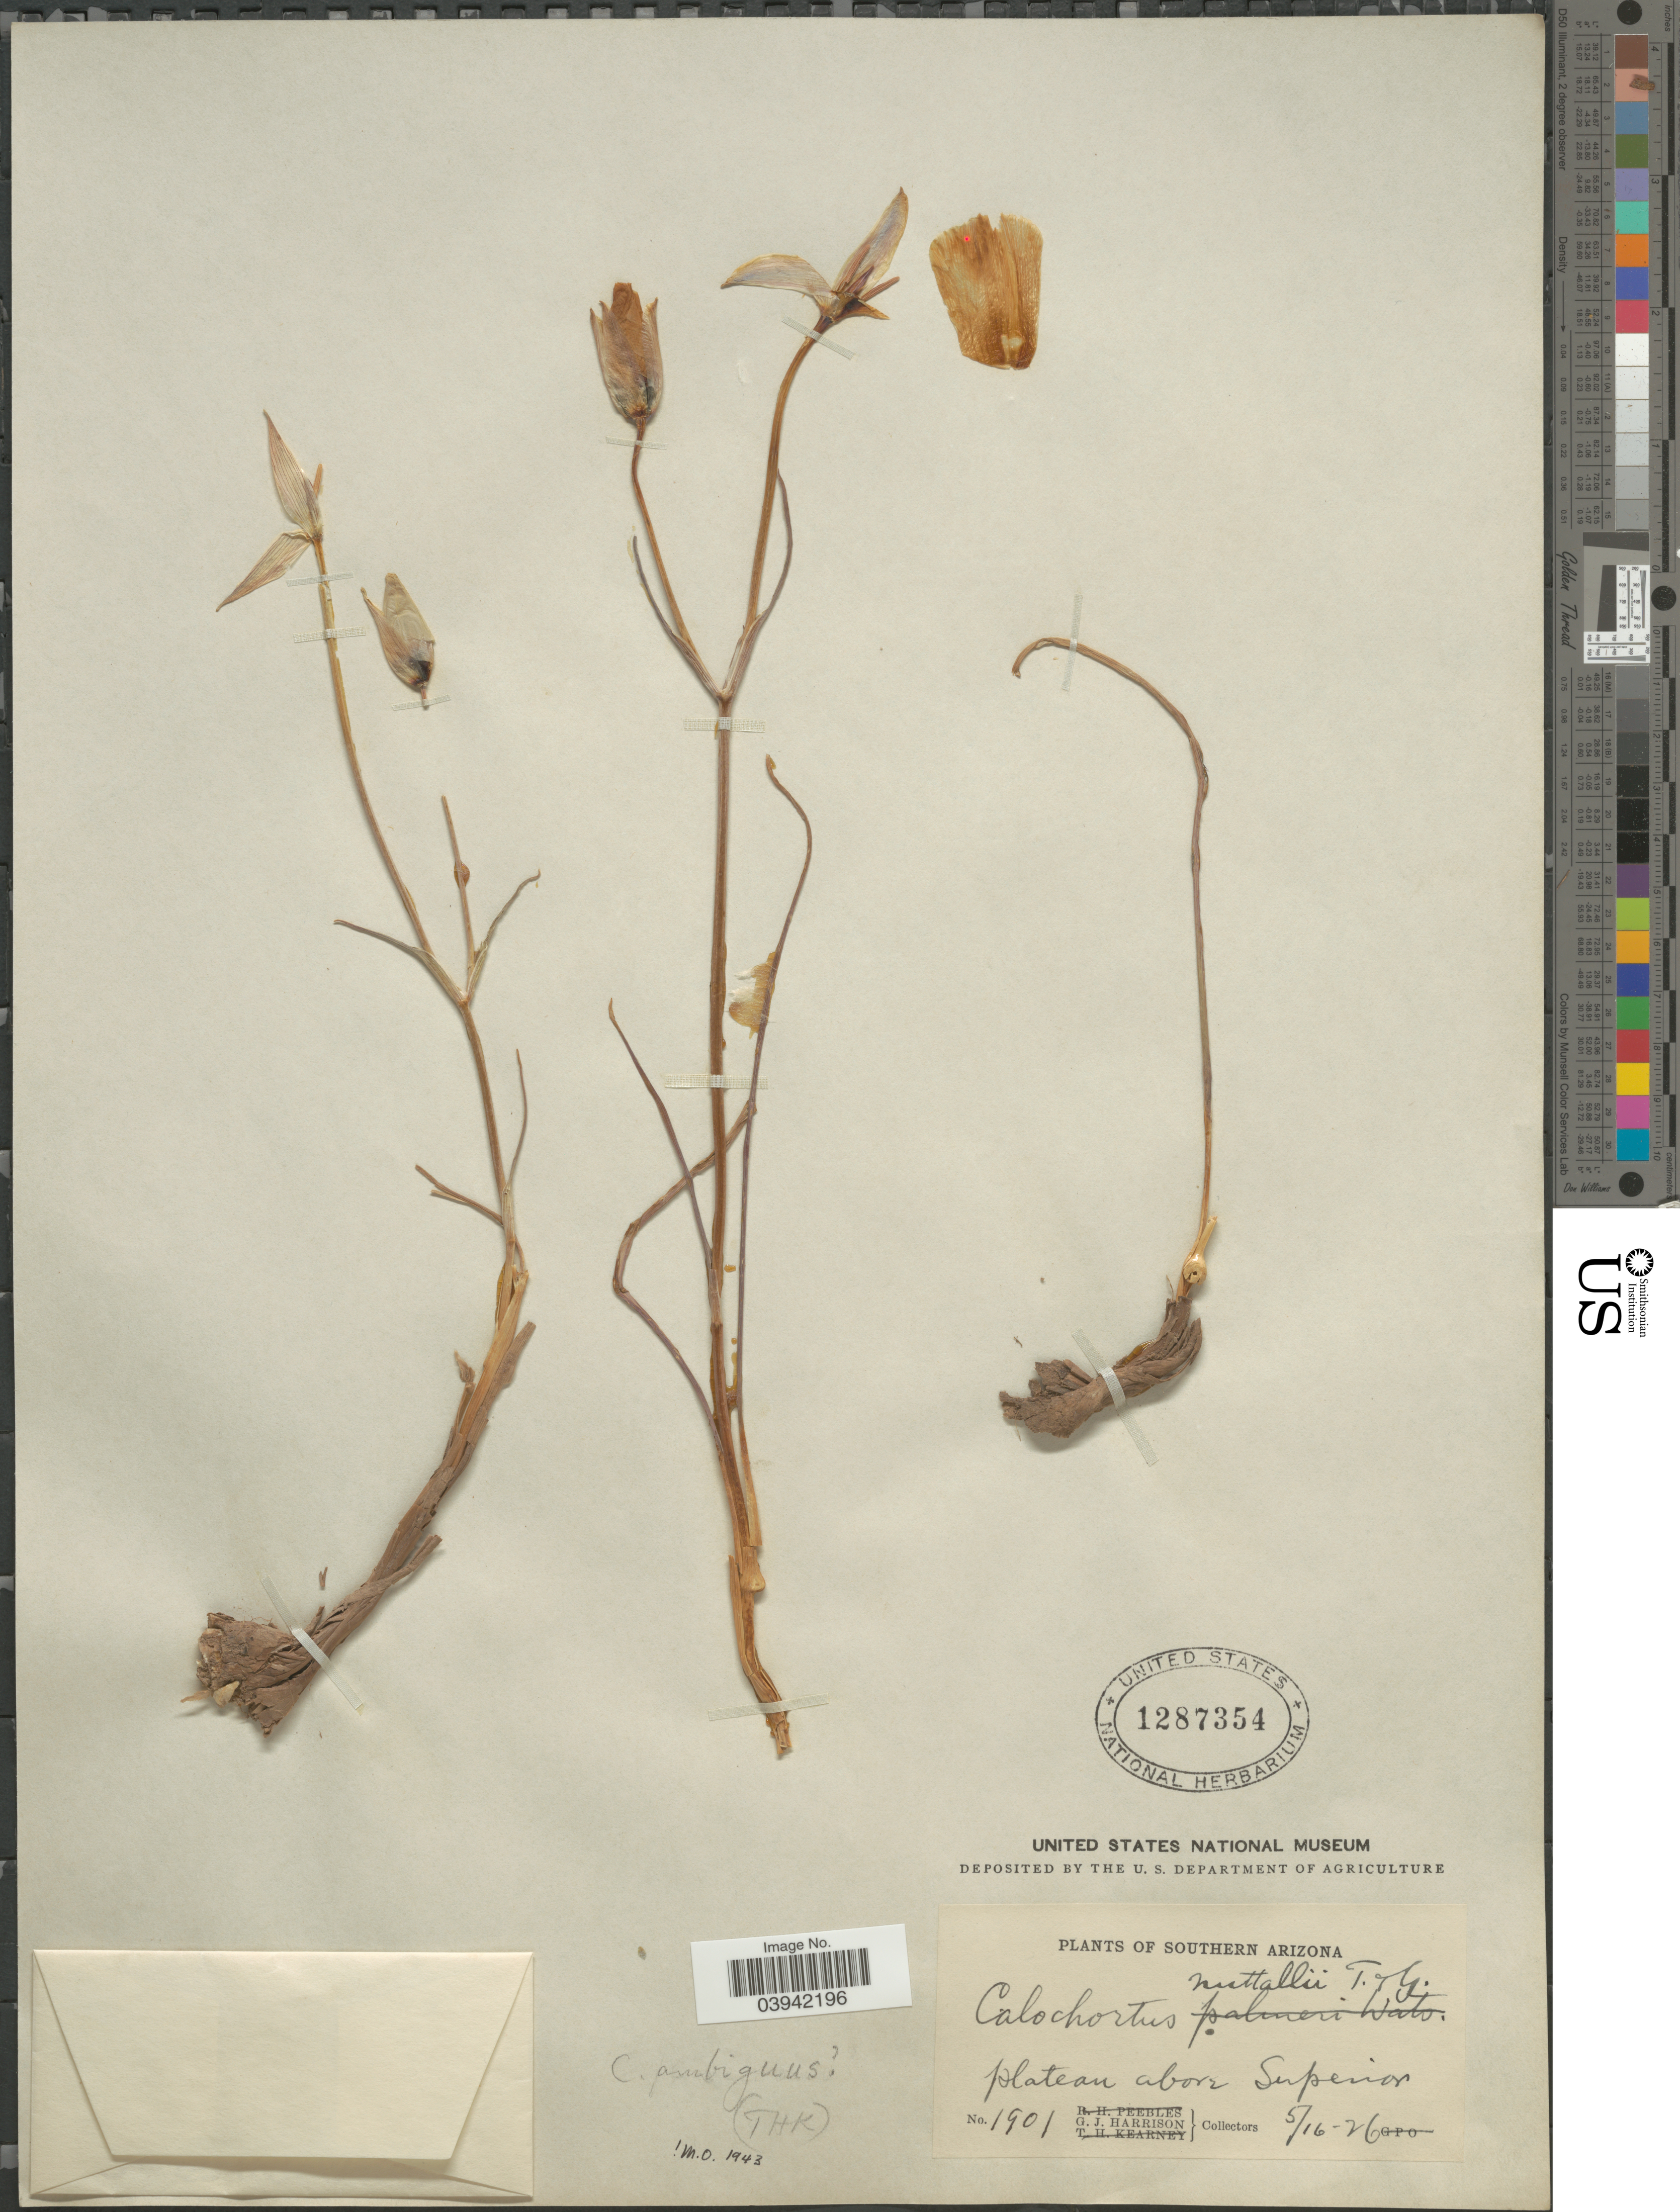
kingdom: Plantae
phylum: Tracheophyta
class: Liliopsida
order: Liliales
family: Liliaceae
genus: Calochortus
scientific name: Calochortus ambiguus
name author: (M.E. Jones) Ownbey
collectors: G. J. Harrison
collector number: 1901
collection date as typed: Transcribed d/m/y: 16/5/26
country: United States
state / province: Arizona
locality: Southern Arizona. Plateau above Superior.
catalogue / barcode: US 1287354